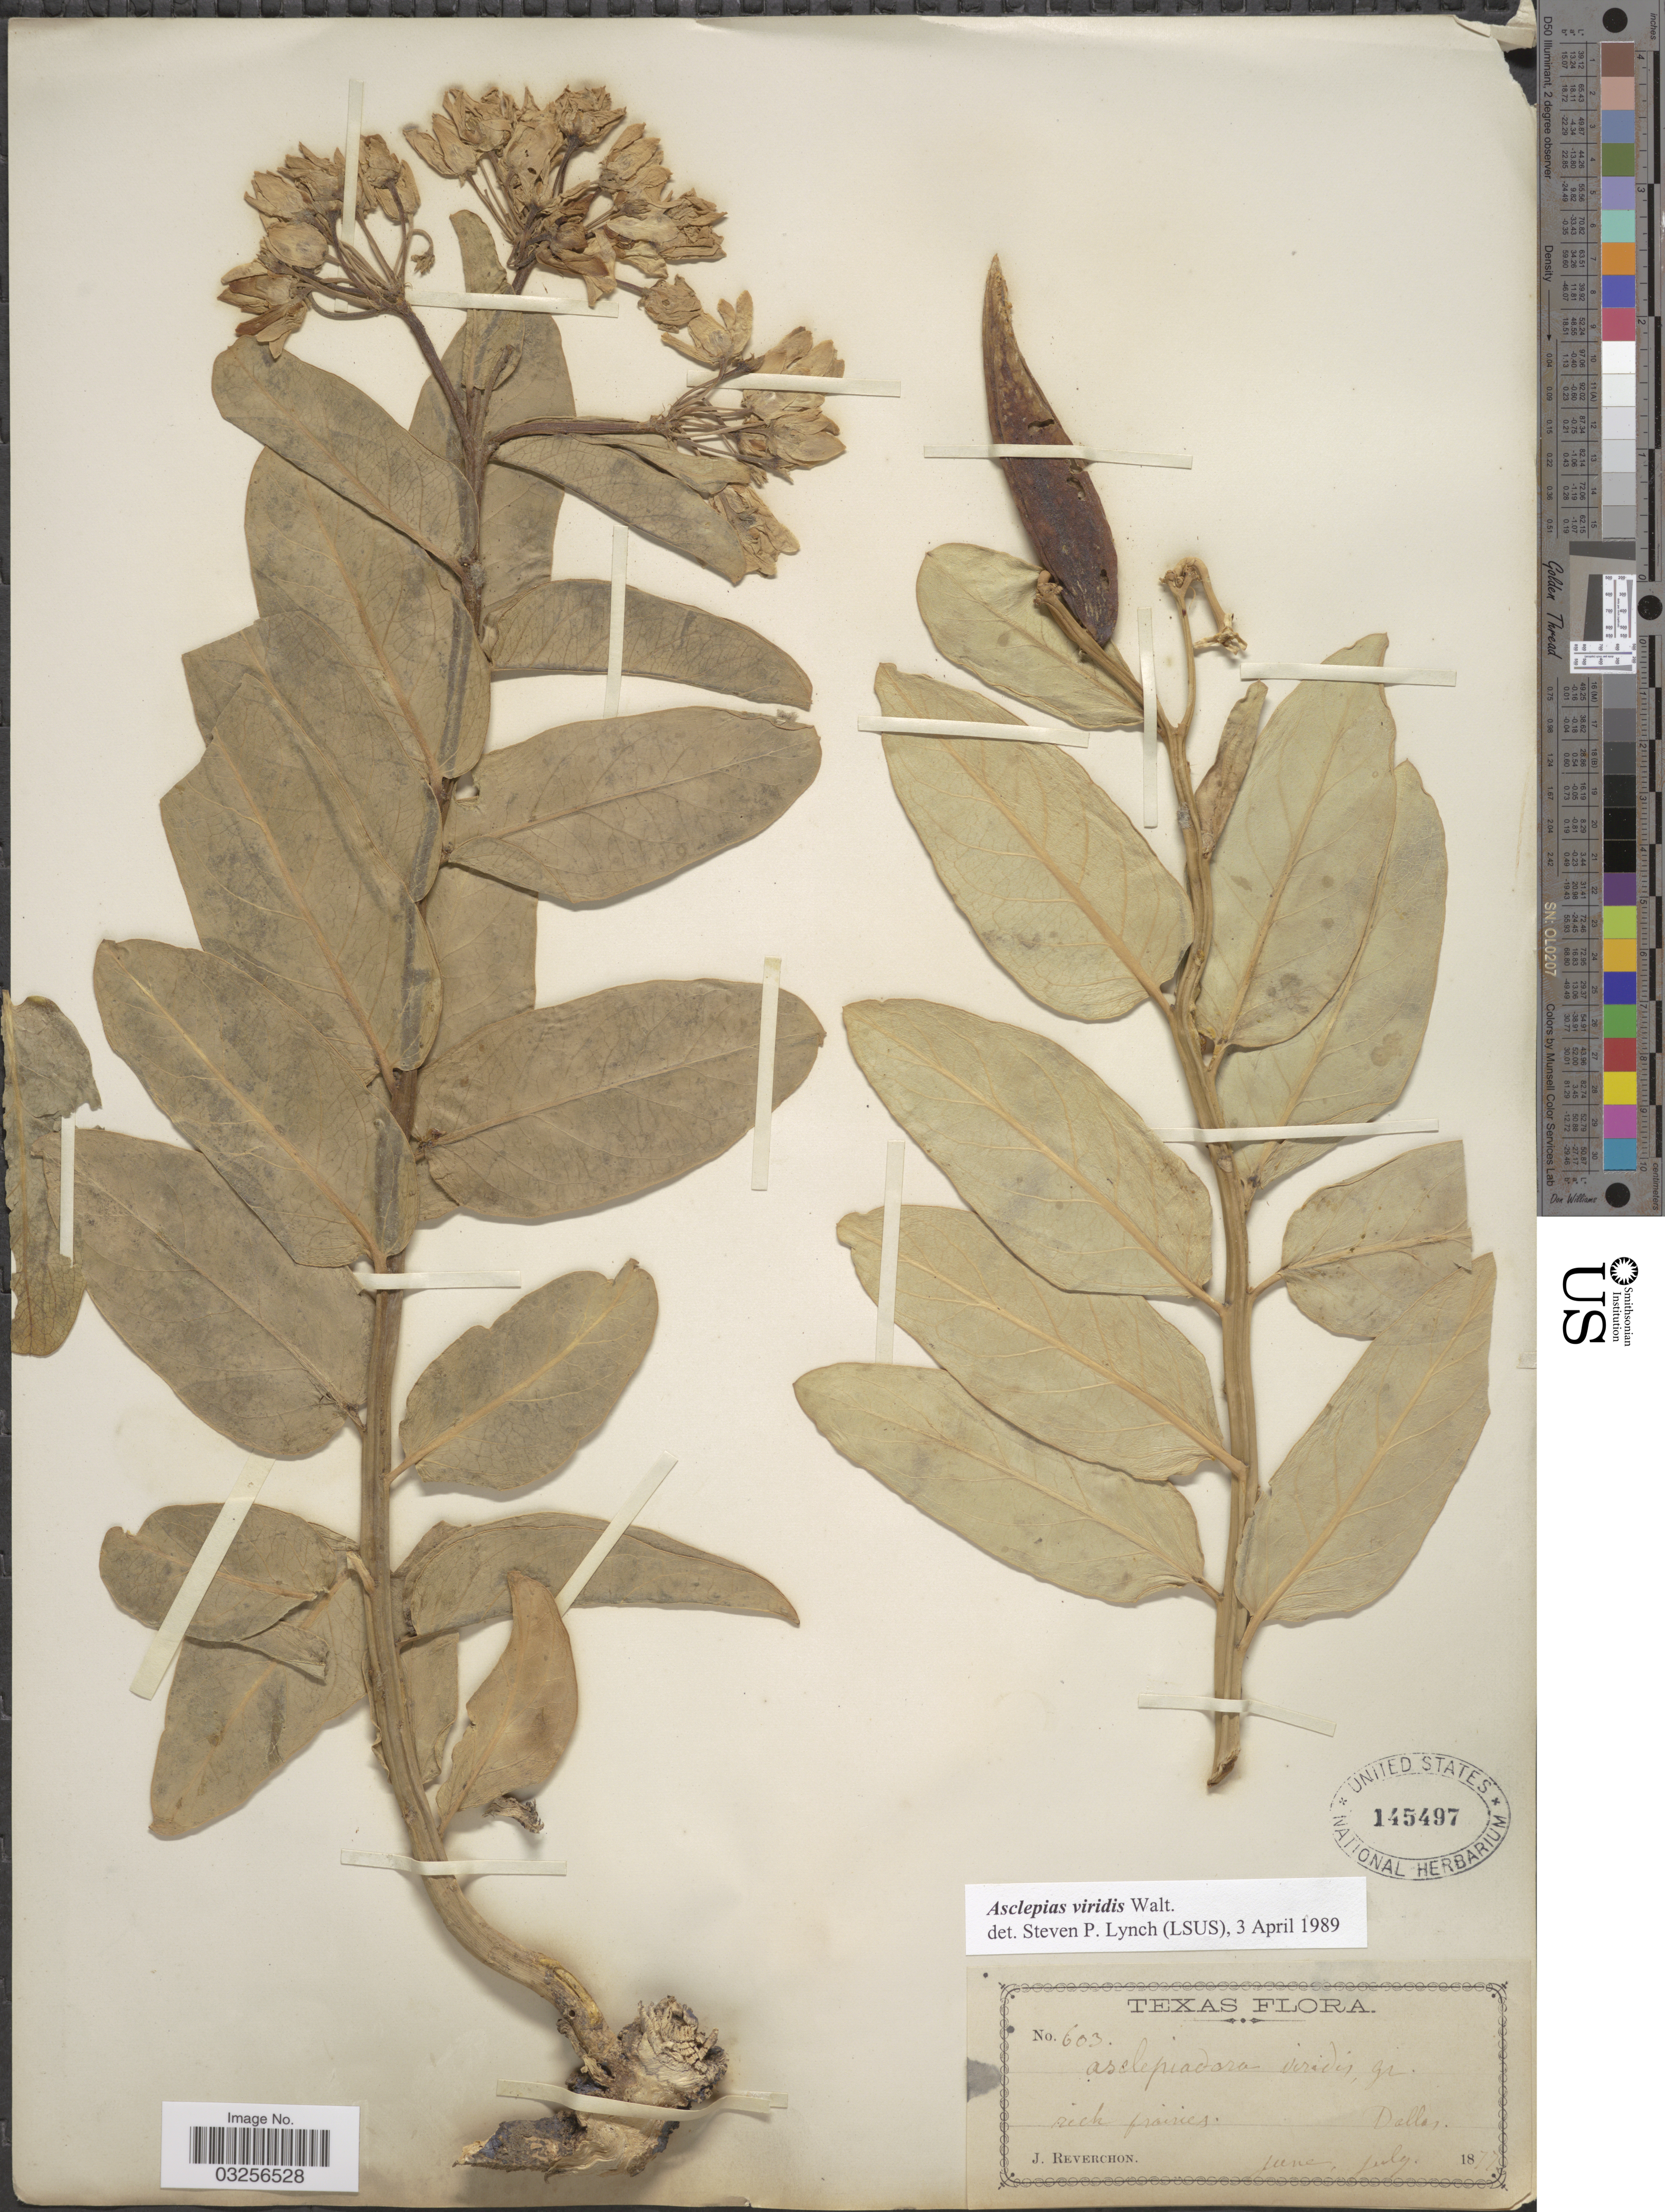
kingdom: Plantae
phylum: Tracheophyta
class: Magnoliopsida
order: Gentianales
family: Apocynaceae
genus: Asclepias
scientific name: Asclepias viridis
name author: Walter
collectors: J. Reverchon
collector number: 603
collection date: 1877-06/1877-07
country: United States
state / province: Texas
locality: Dallas.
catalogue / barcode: US 145497